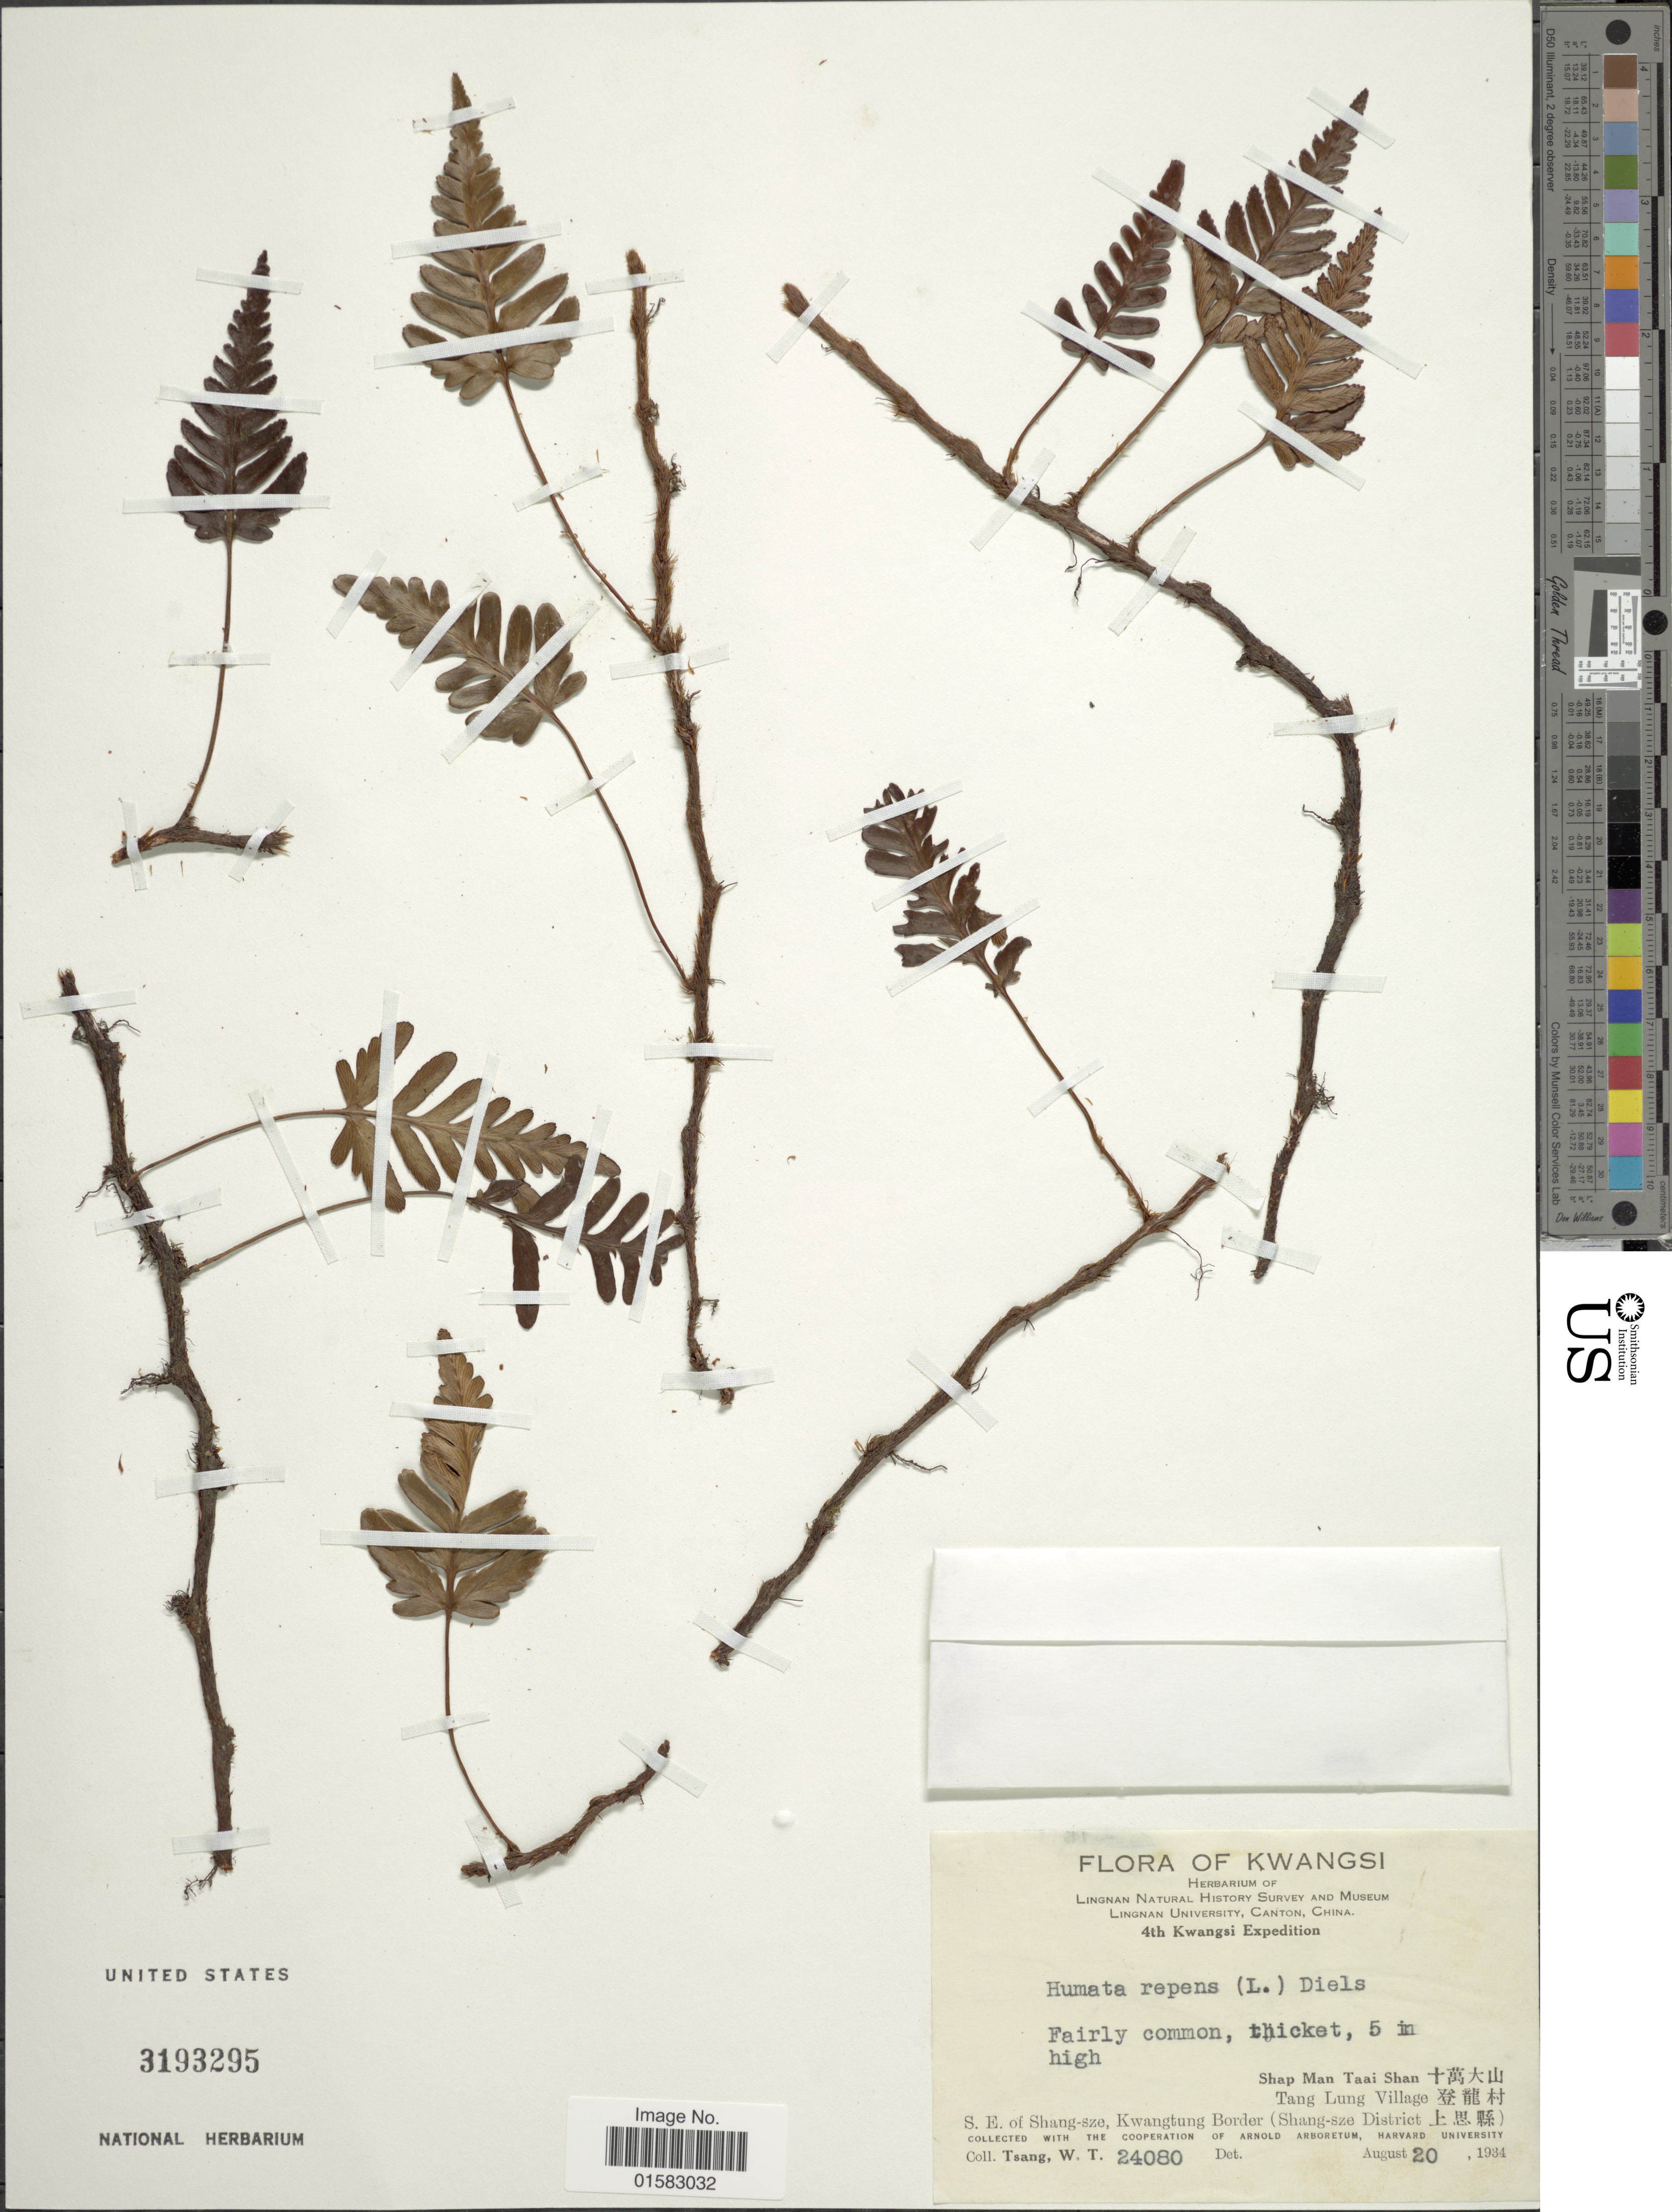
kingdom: Plantae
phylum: Tracheophyta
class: Polypodiopsida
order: Polypodiales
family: Davalliaceae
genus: Davallia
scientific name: Davallia repens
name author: (L. f.) Kuhn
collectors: W. T. Tsang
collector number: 24080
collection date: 1934-08-20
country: China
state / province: Guangxi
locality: Kwangsi, Shap Man Taai Shan, Tang Lung Village, S.E. of Shang-sze, Kwangtung border (Shang-sze District)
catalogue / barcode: US 3193295